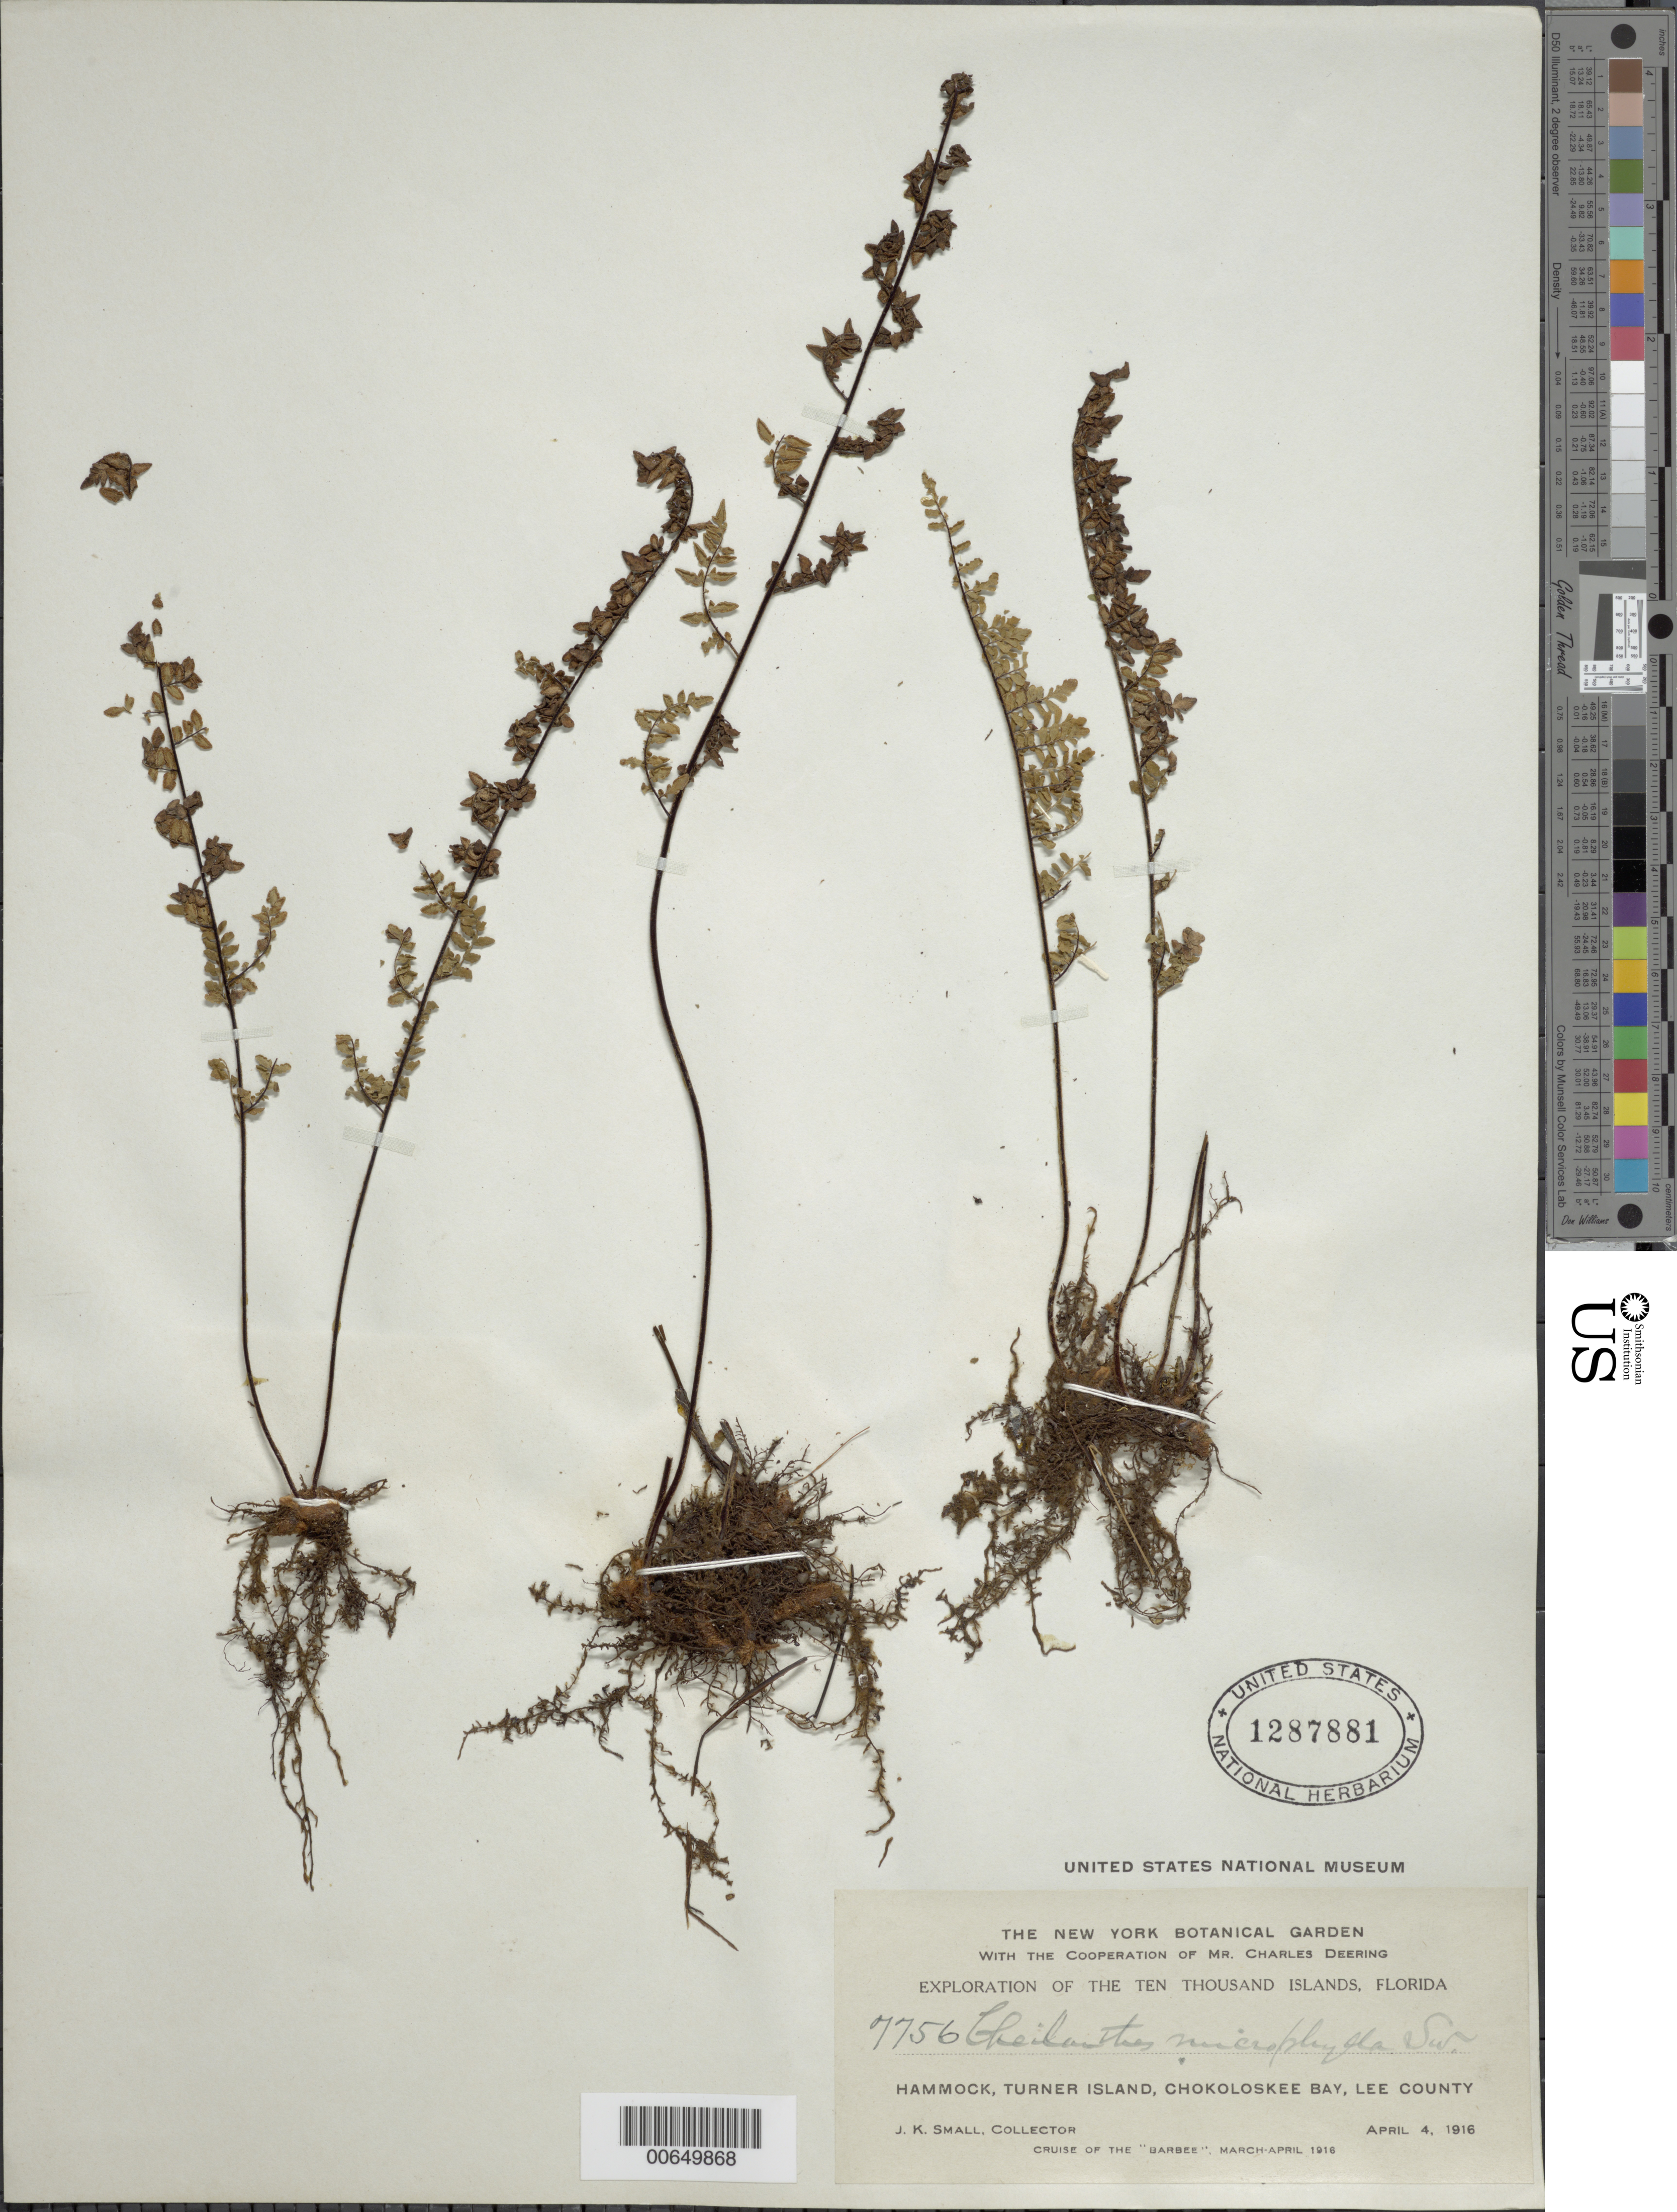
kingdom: Plantae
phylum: Tracheophyta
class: Polypodiopsida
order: Polypodiales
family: Pteridaceae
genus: Myriopteris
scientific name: Myriopteris microphylla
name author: (Sw.) Grusz & Windham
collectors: J. K. Small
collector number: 7756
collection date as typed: Mar 1916 and -- Apr 1916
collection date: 1916-03,1916-04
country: United States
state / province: Florida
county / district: Collier / Monroe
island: Turner Island ?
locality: Hammock, Chokoloskee Bay. [County originally recorded as Lee.]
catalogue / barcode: US 1287881